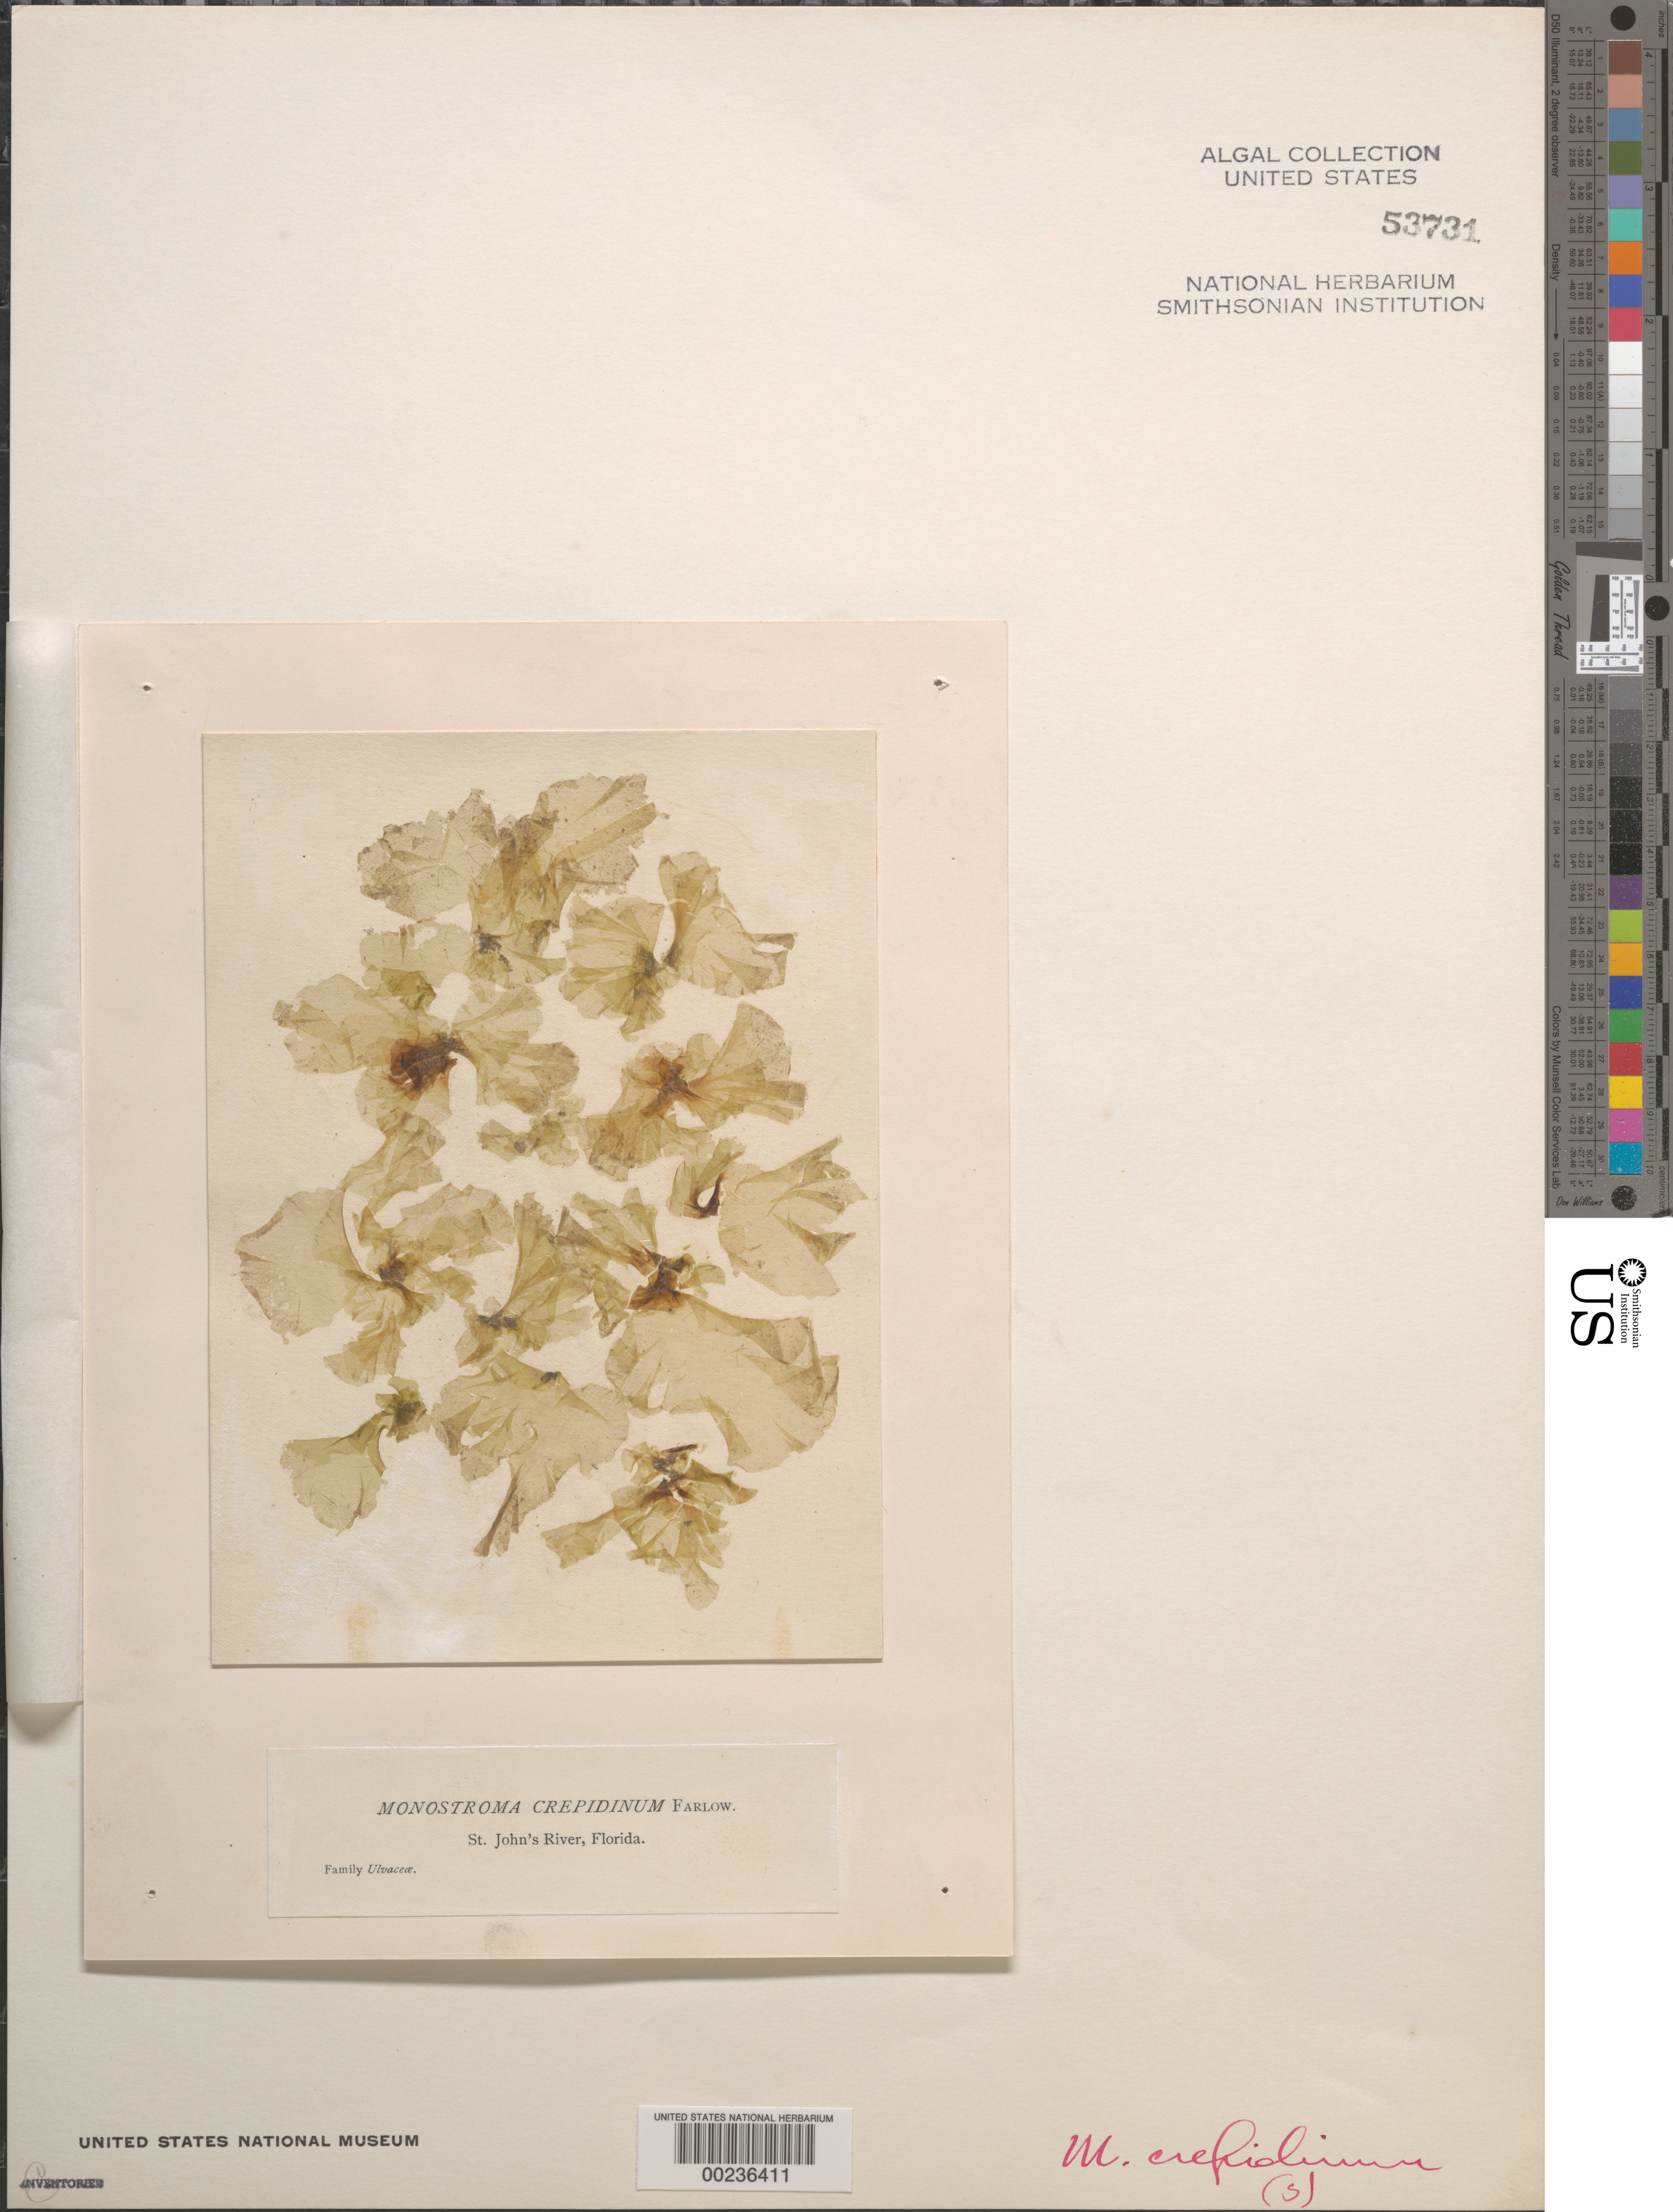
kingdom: Plantae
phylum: Chlorophyta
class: Ulvophyceae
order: Ulvales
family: Gayraliaceae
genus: Gayralia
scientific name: Gayralia oxysperma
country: United States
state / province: Florida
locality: St. Johns River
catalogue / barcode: US 53731